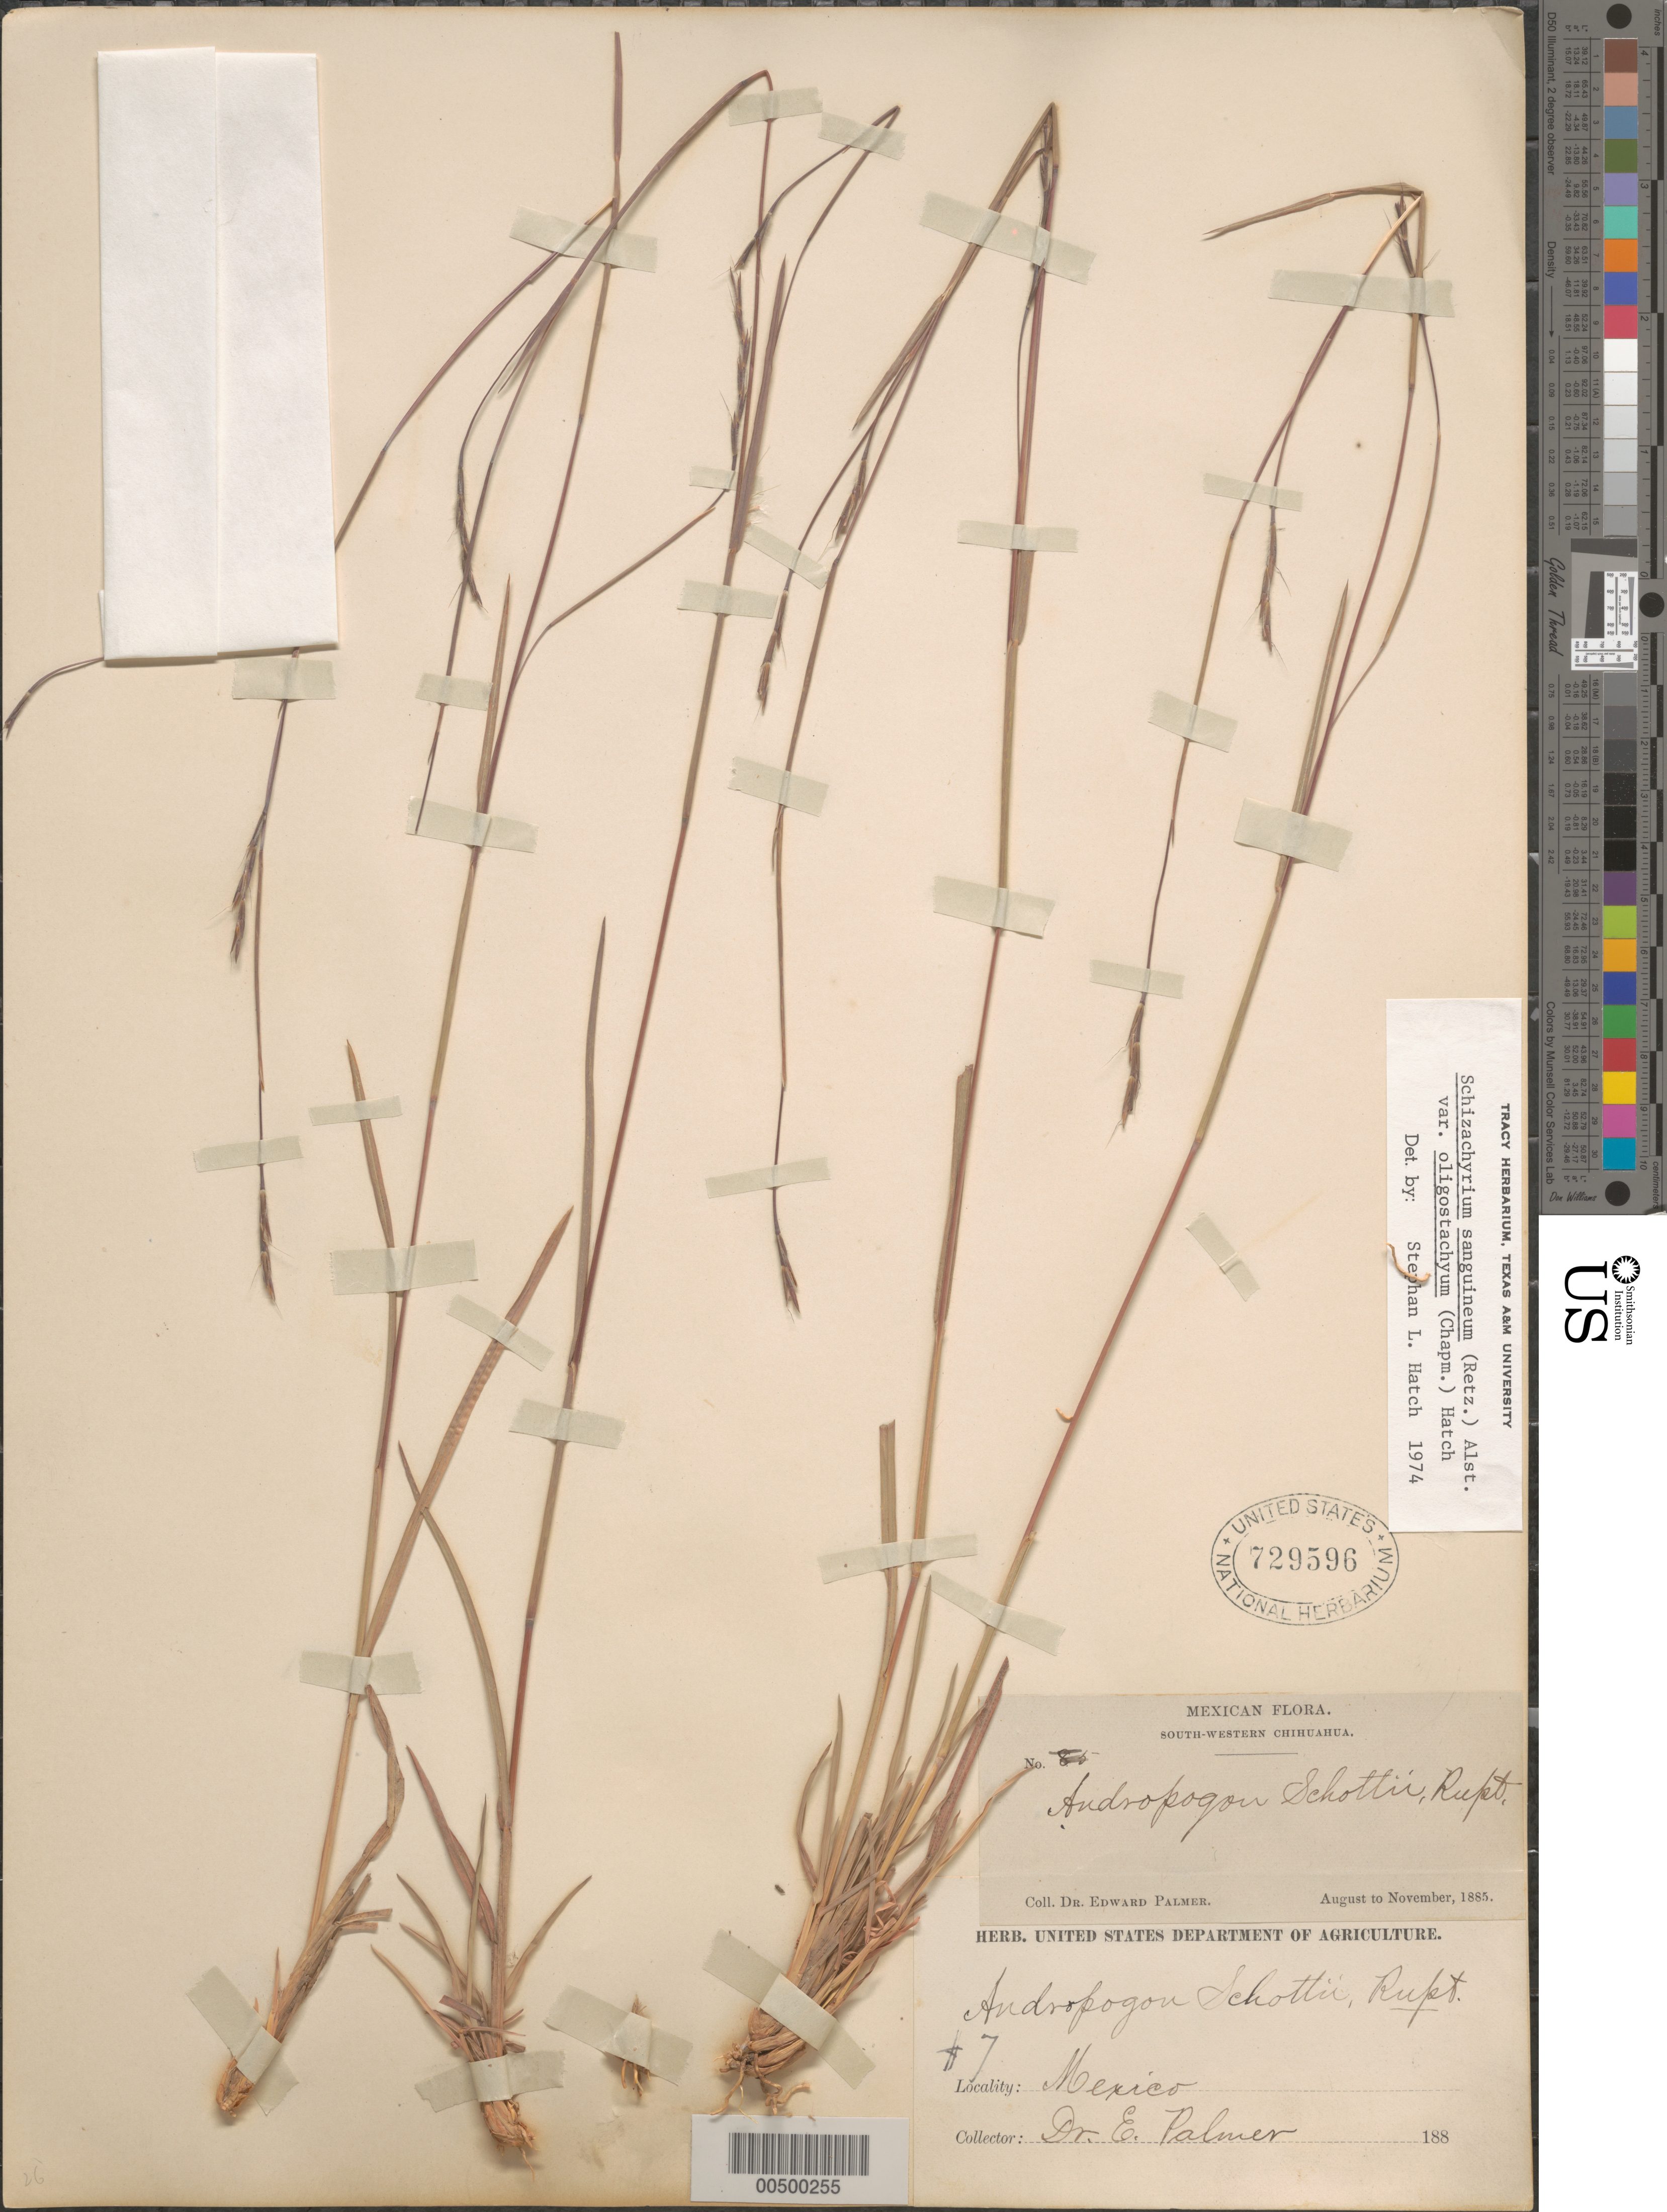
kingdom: Plantae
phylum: Tracheophyta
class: Liliopsida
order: Poales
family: Poaceae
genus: Schizachyrium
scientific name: Schizachyrium sanguineum var. oligostachyum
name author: (Chapm.) S.L. Hatch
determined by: Hatch, S. L.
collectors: E. Palmer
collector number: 7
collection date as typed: Aug 1885 to Nov 1885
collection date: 1885-08/1885-11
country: Mexico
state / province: Chihuahua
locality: South-western Chihuahua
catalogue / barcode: US 729596